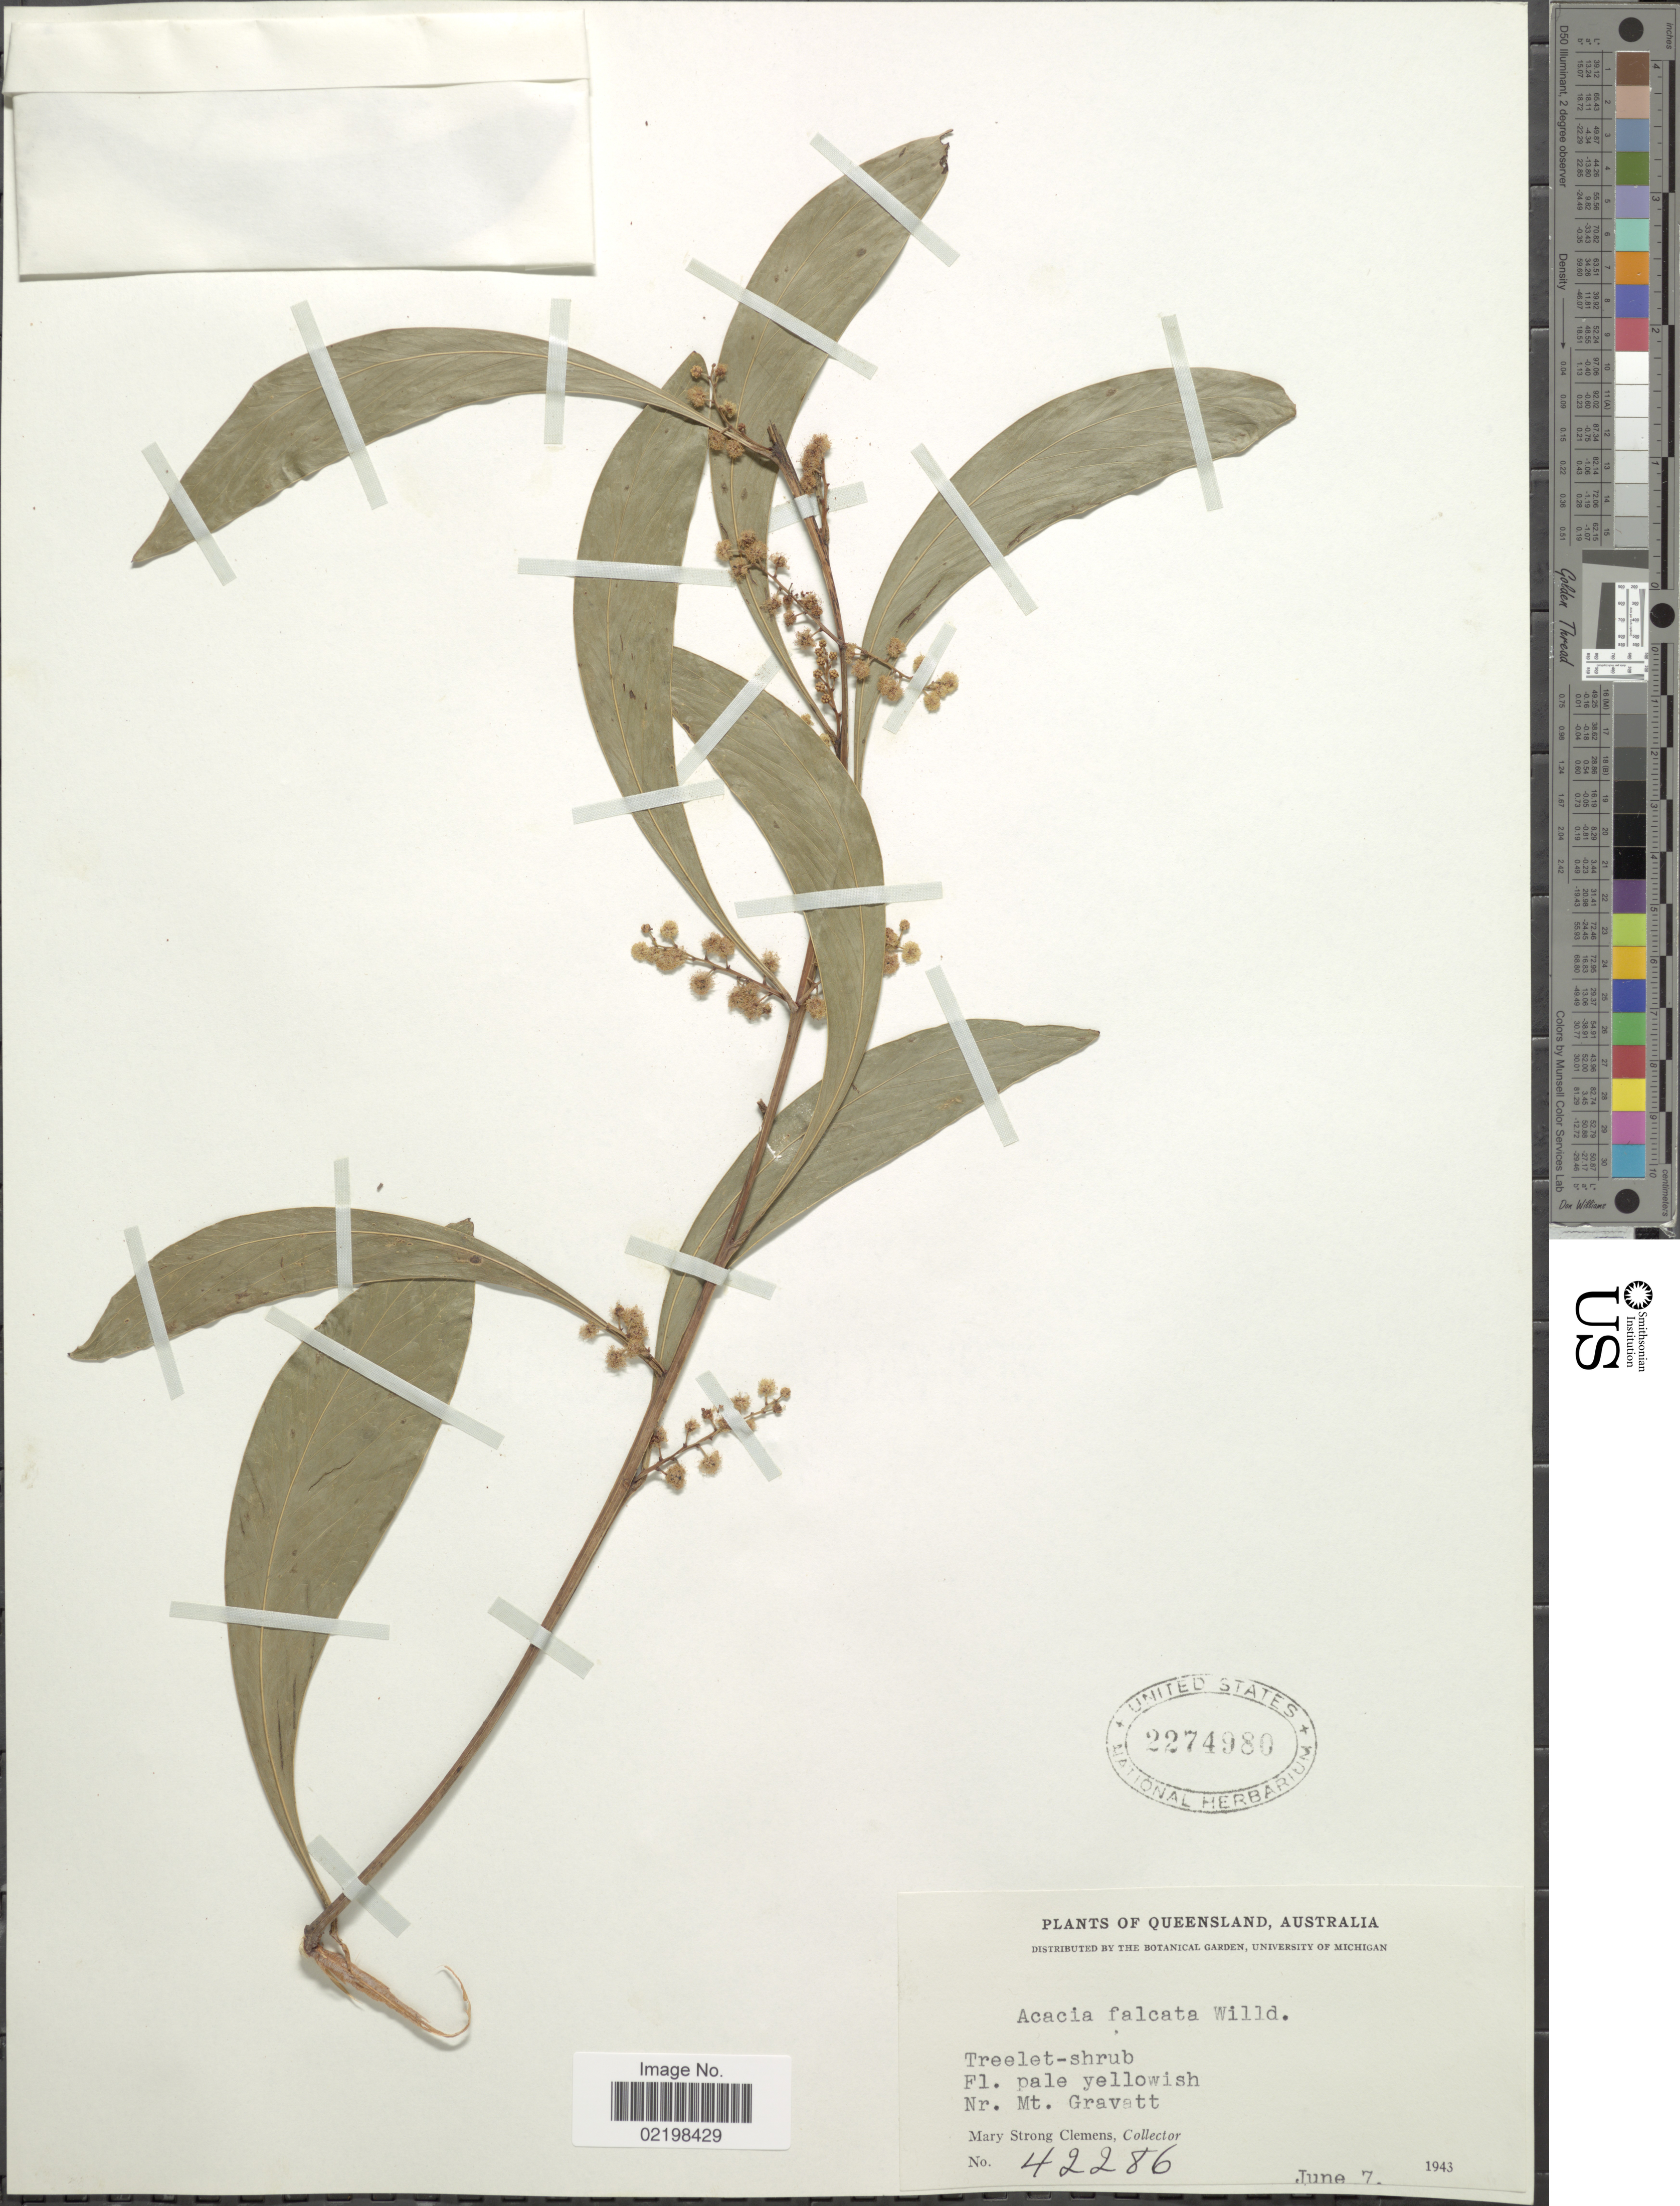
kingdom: Plantae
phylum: Tracheophyta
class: Magnoliopsida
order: Fabales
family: Fabaceae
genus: Acacia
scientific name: Acacia falcata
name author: Willd.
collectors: M. S. Clemens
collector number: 42286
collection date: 1943-06-07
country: Australia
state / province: Queensland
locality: Queensland, Australia. Nr. Mt. Gravatt.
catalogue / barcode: US 2274980